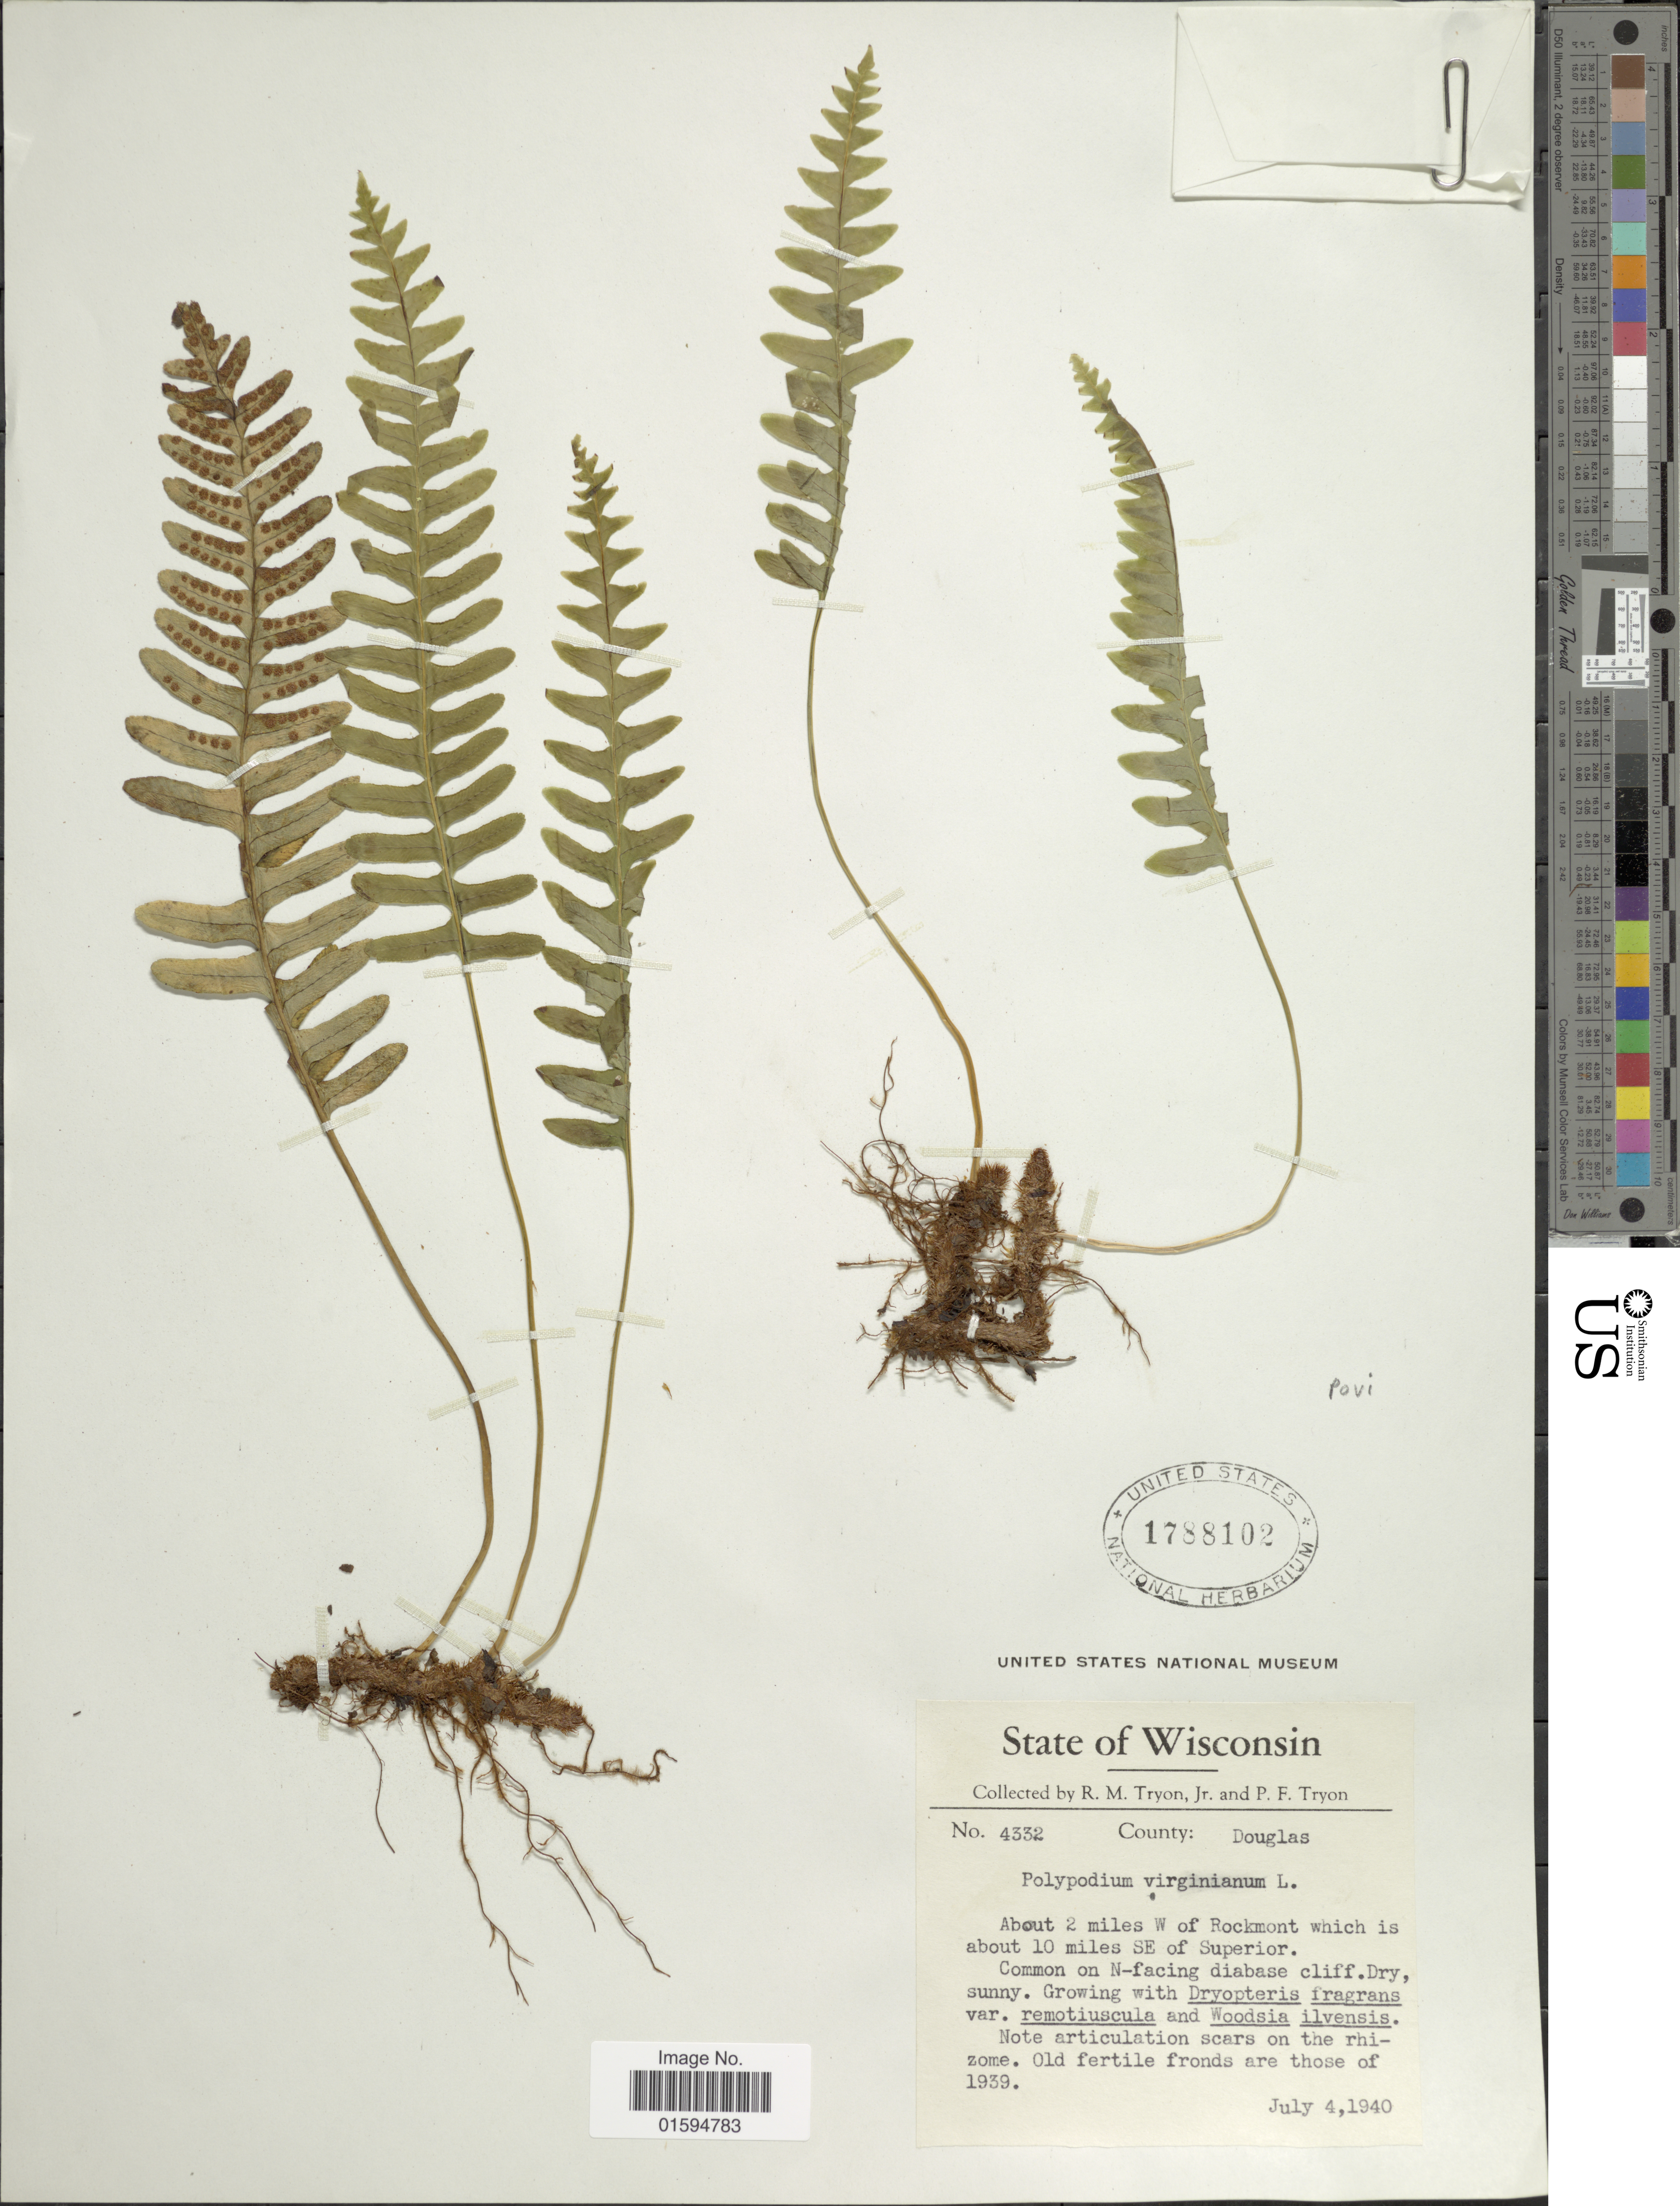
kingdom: Plantae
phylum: Tracheophyta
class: Polypodiopsida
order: Polypodiales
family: Polypodiaceae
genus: Polypodium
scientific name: Polypodium virginianum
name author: L.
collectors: R. M. Tryon & P. Tryon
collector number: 4332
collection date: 1940-07-04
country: United States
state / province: Wisconsin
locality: About 2 miles W of Rockmont which is about 10 miles SE of Superior, Common on N-facing diabase cliff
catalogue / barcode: US 1788102